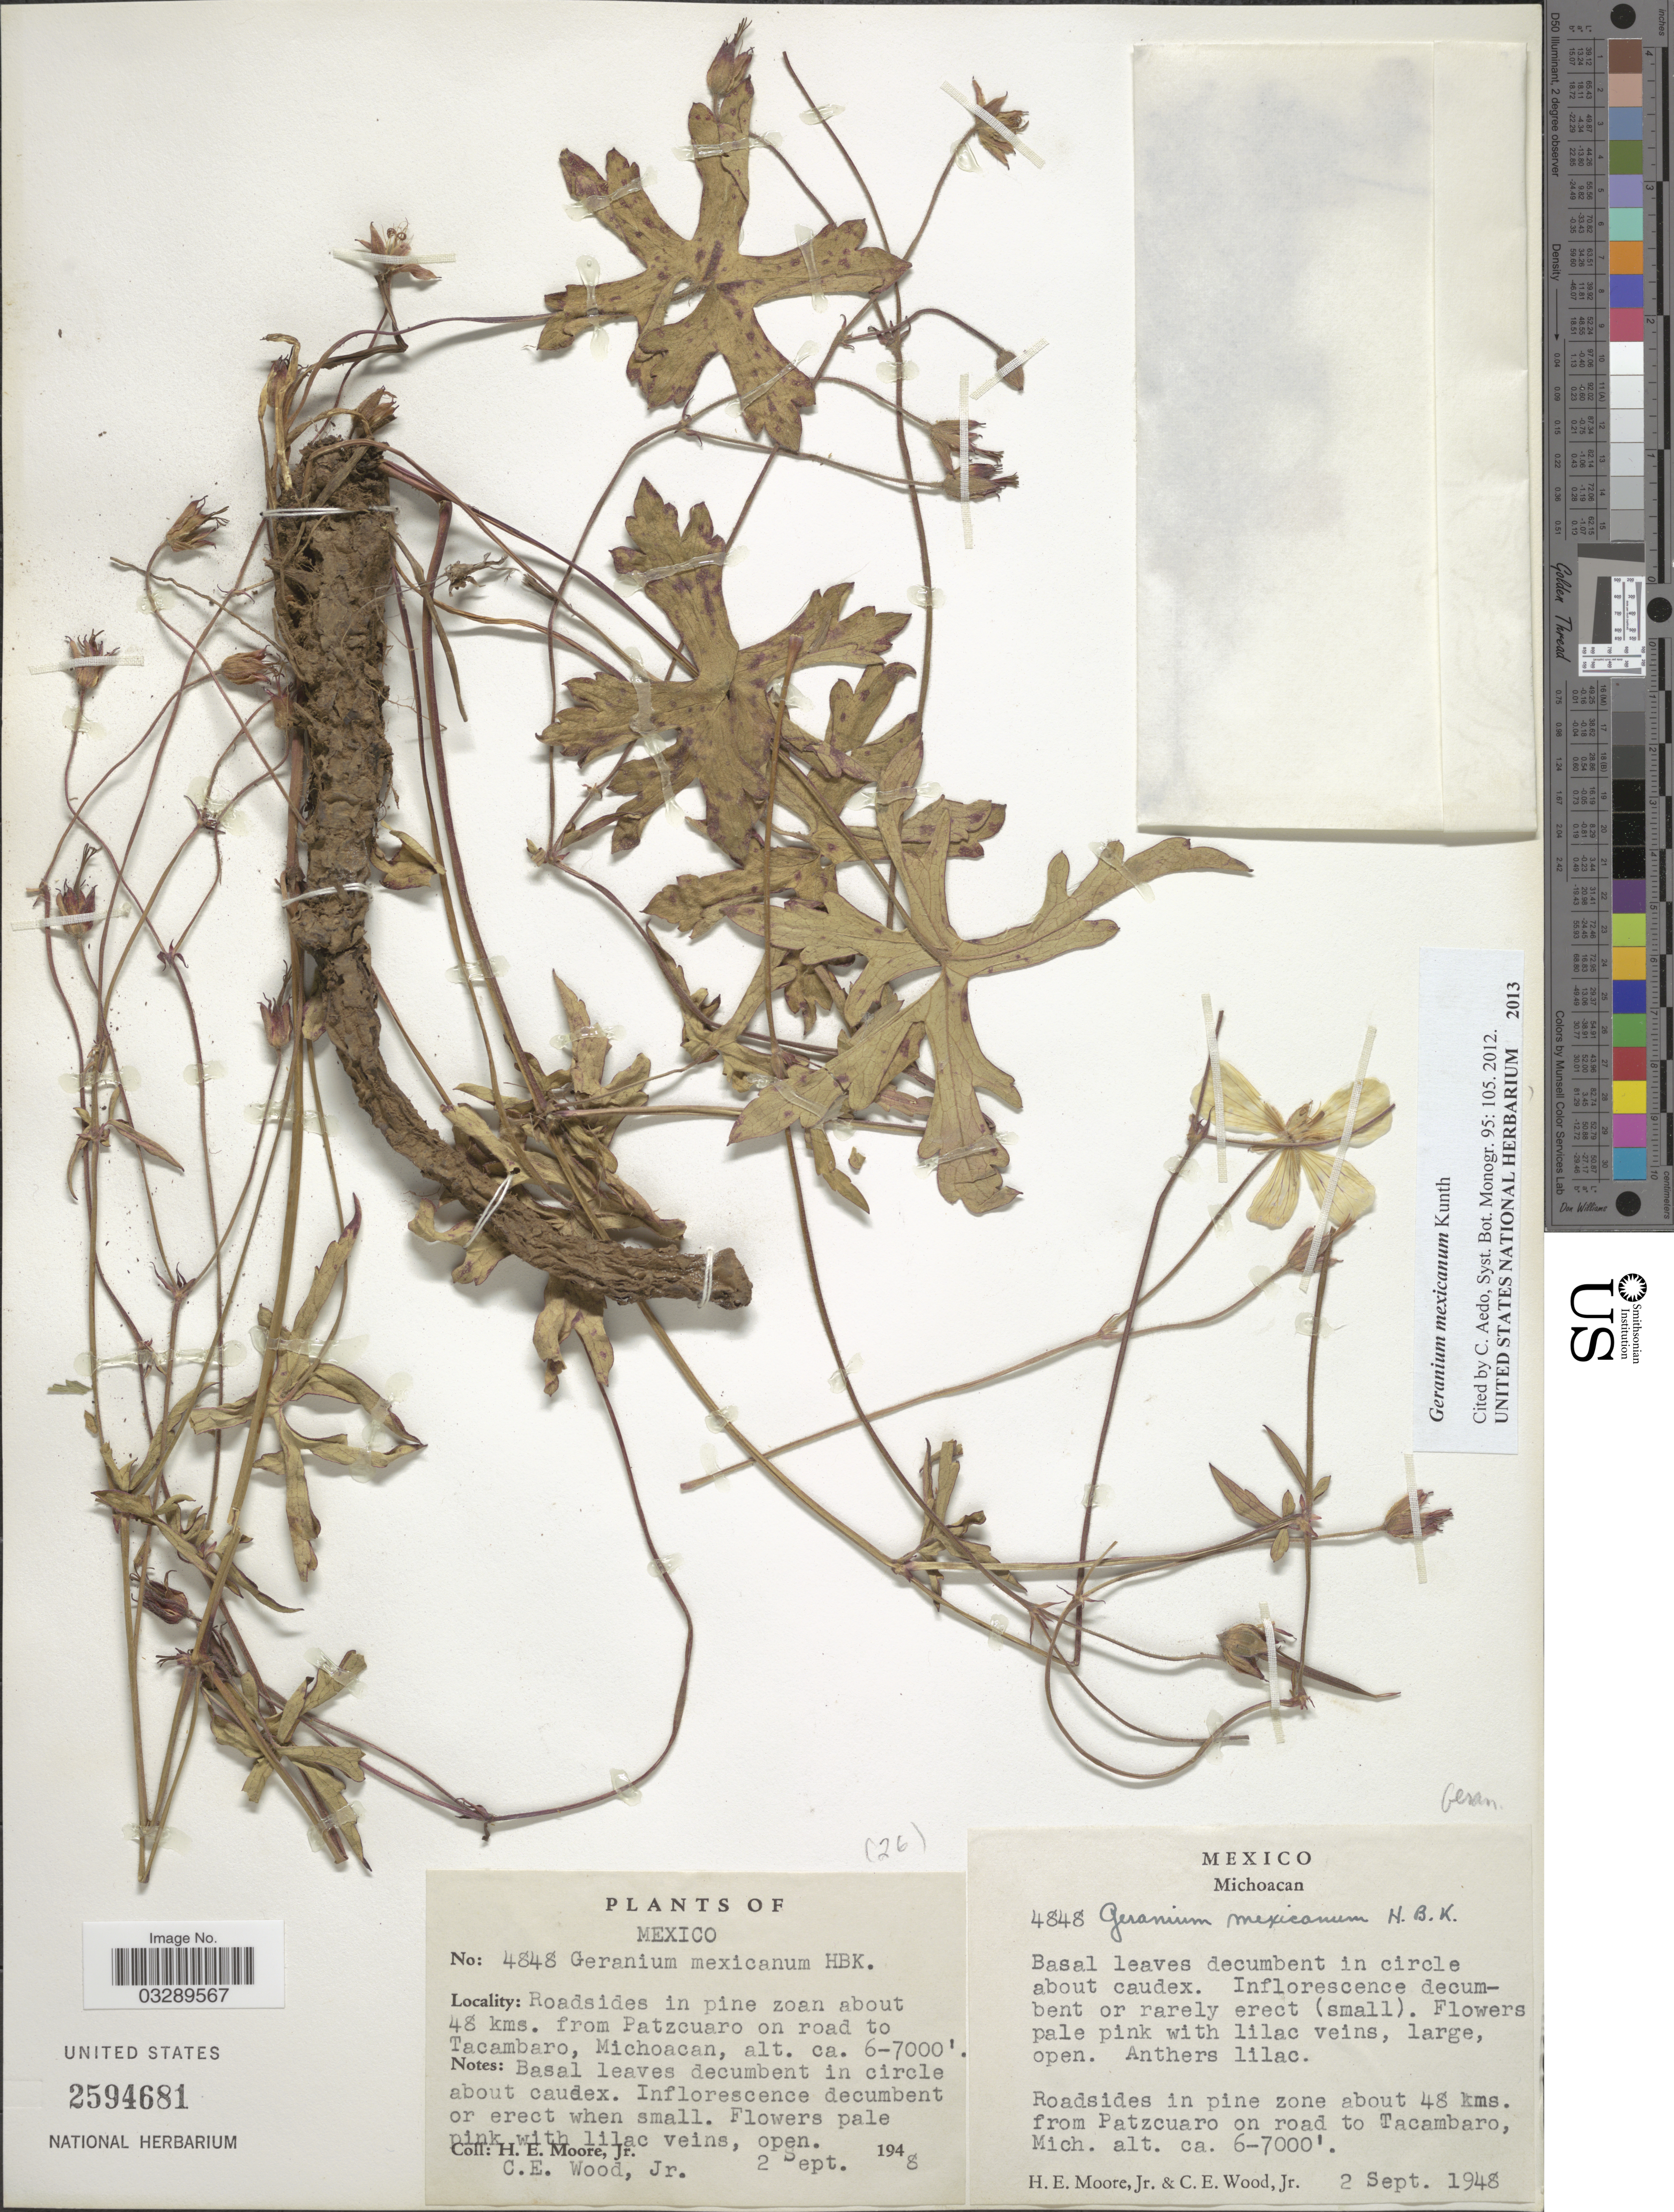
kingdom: Plantae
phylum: Tracheophyta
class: Magnoliopsida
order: Geraniales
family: Geraniaceae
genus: Geranium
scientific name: Geranium mexicanum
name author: Kunth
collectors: H. Moore & C. Wood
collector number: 4848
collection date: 1948-09-02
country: Mexico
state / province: Michoacán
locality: Roadsides in pine zoan about 48 kms. from Patzcuaro on road to Tacambaro.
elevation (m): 1829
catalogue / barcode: US 2594681